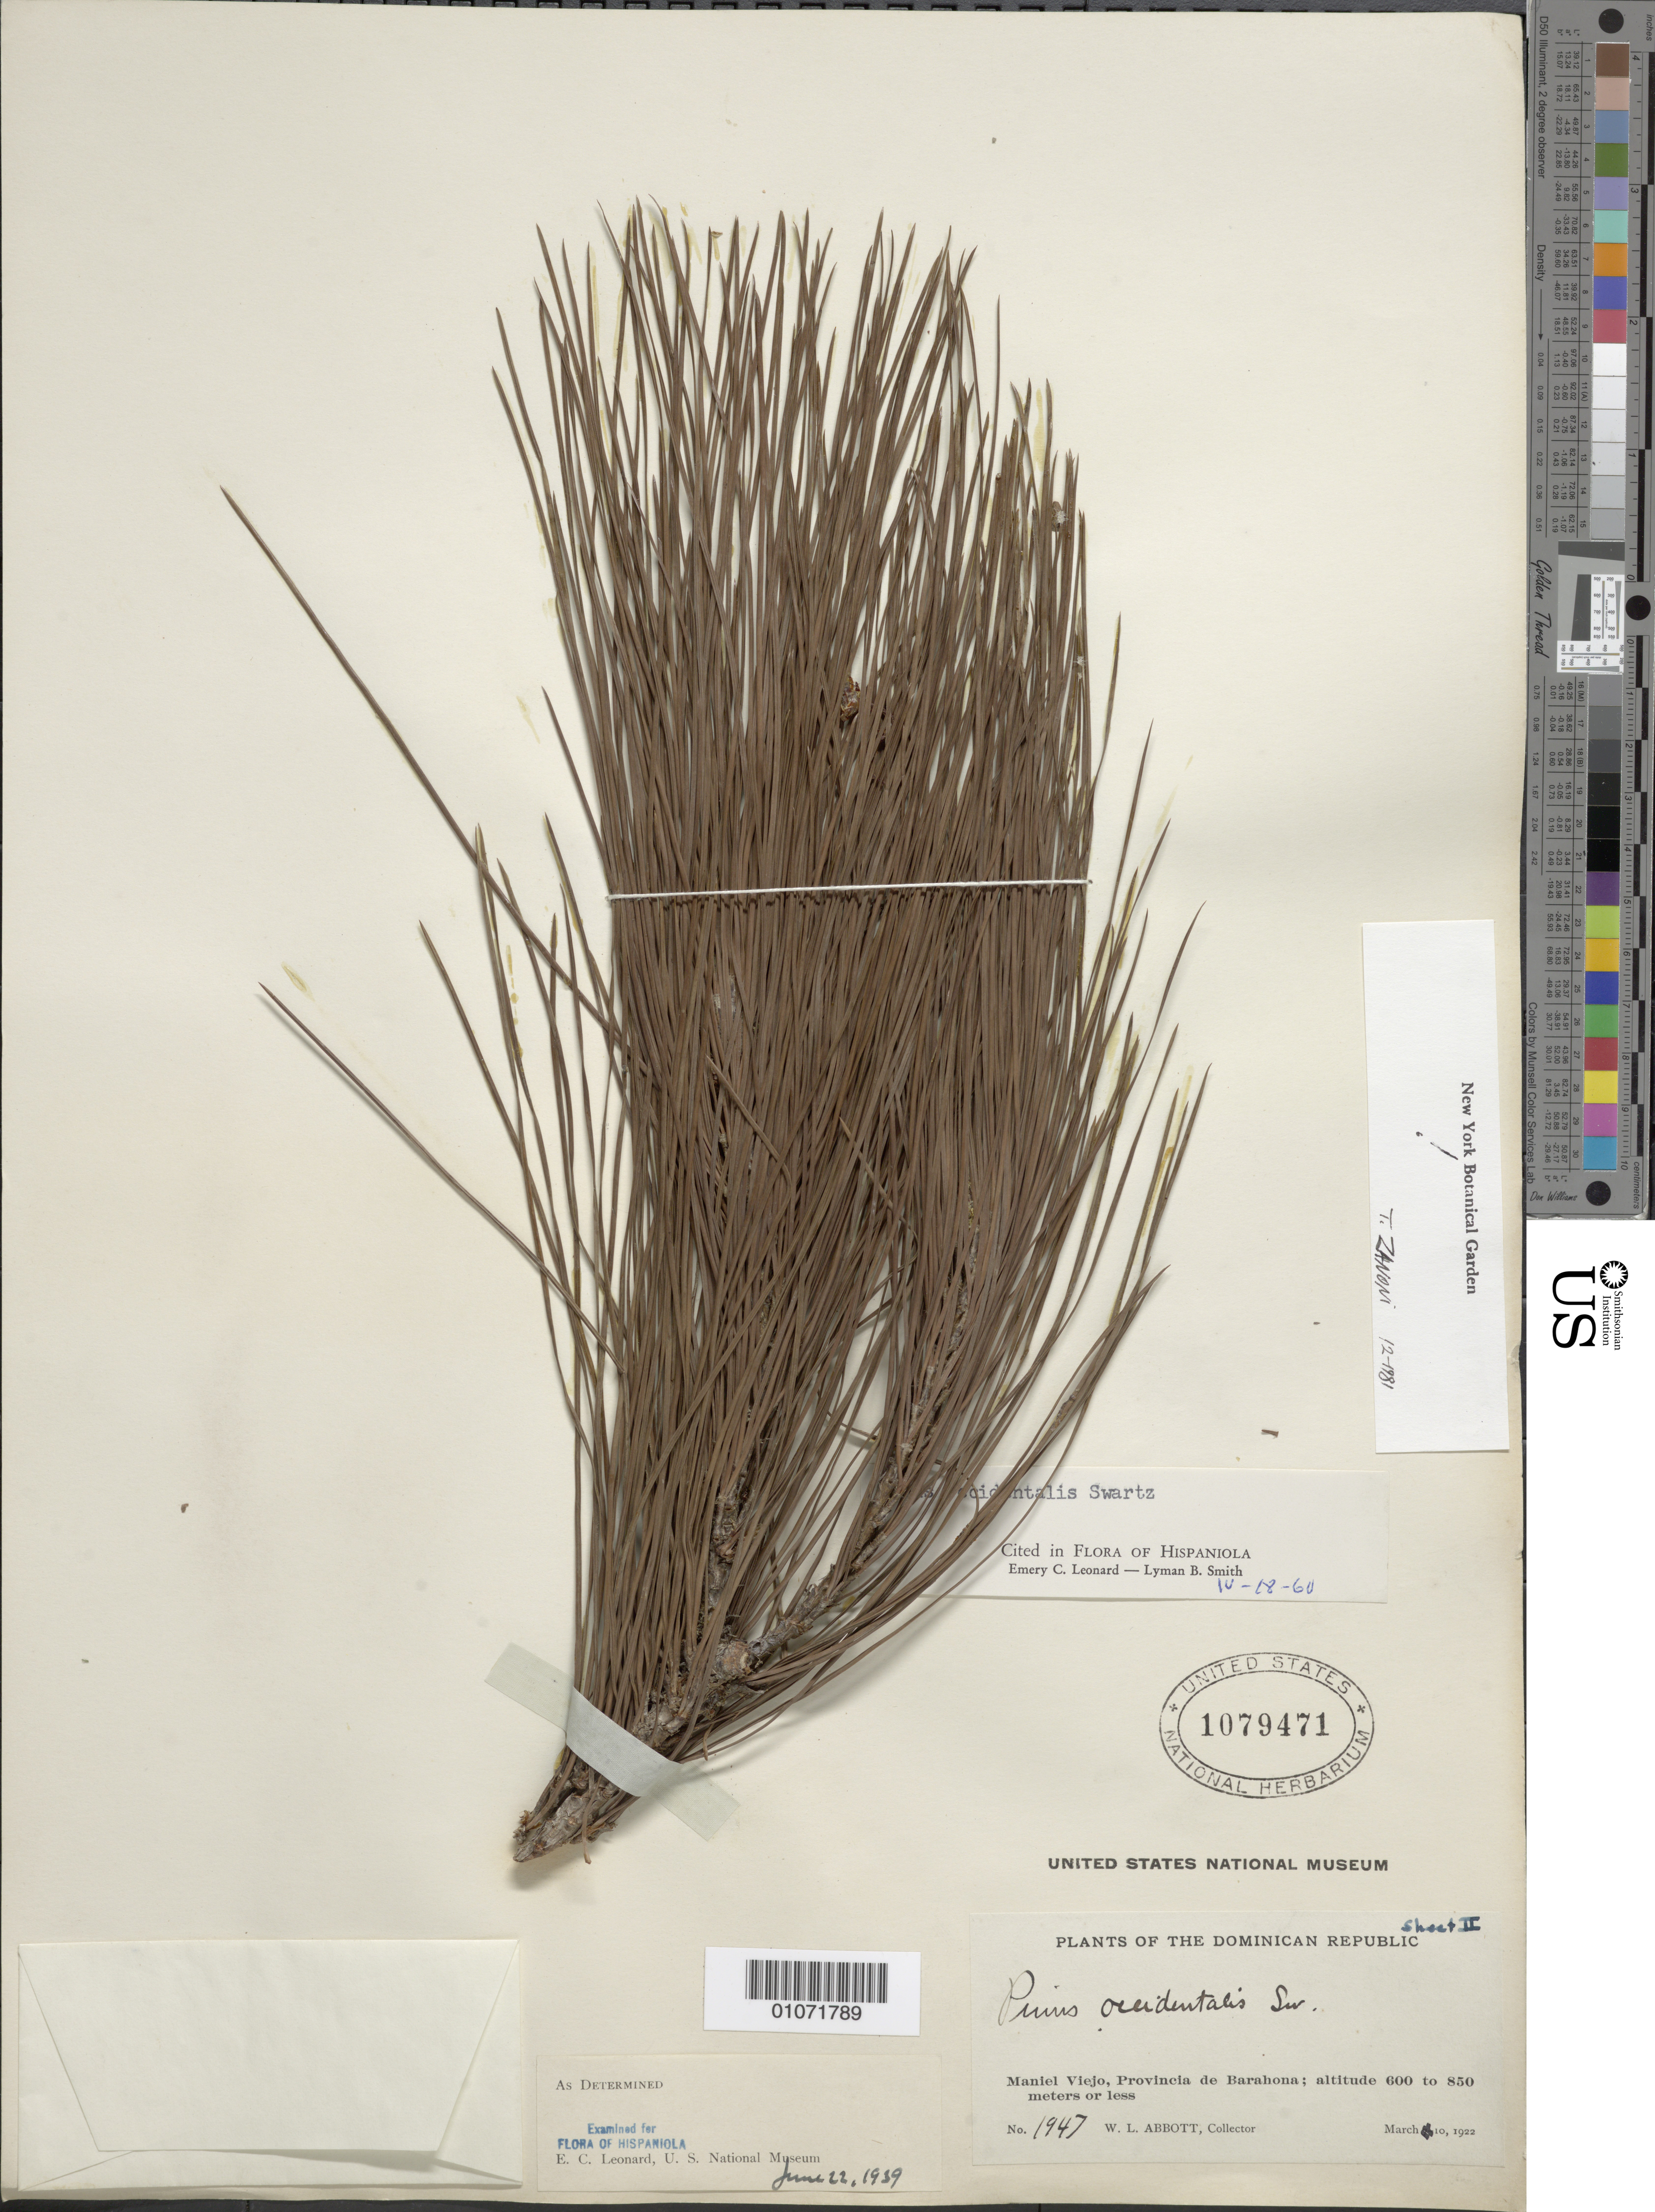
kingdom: Plantae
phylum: Tracheophyta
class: Pinopsida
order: Pinales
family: Pinaceae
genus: Pinus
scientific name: Pinus occidentalis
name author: Sw.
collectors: W. L. Abbott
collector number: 1947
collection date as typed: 10 Mar 1922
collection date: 1922-03-10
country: Dominican Republic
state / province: Barahona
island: Hispaniola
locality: Maniel Viejo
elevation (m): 600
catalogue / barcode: US 1079471